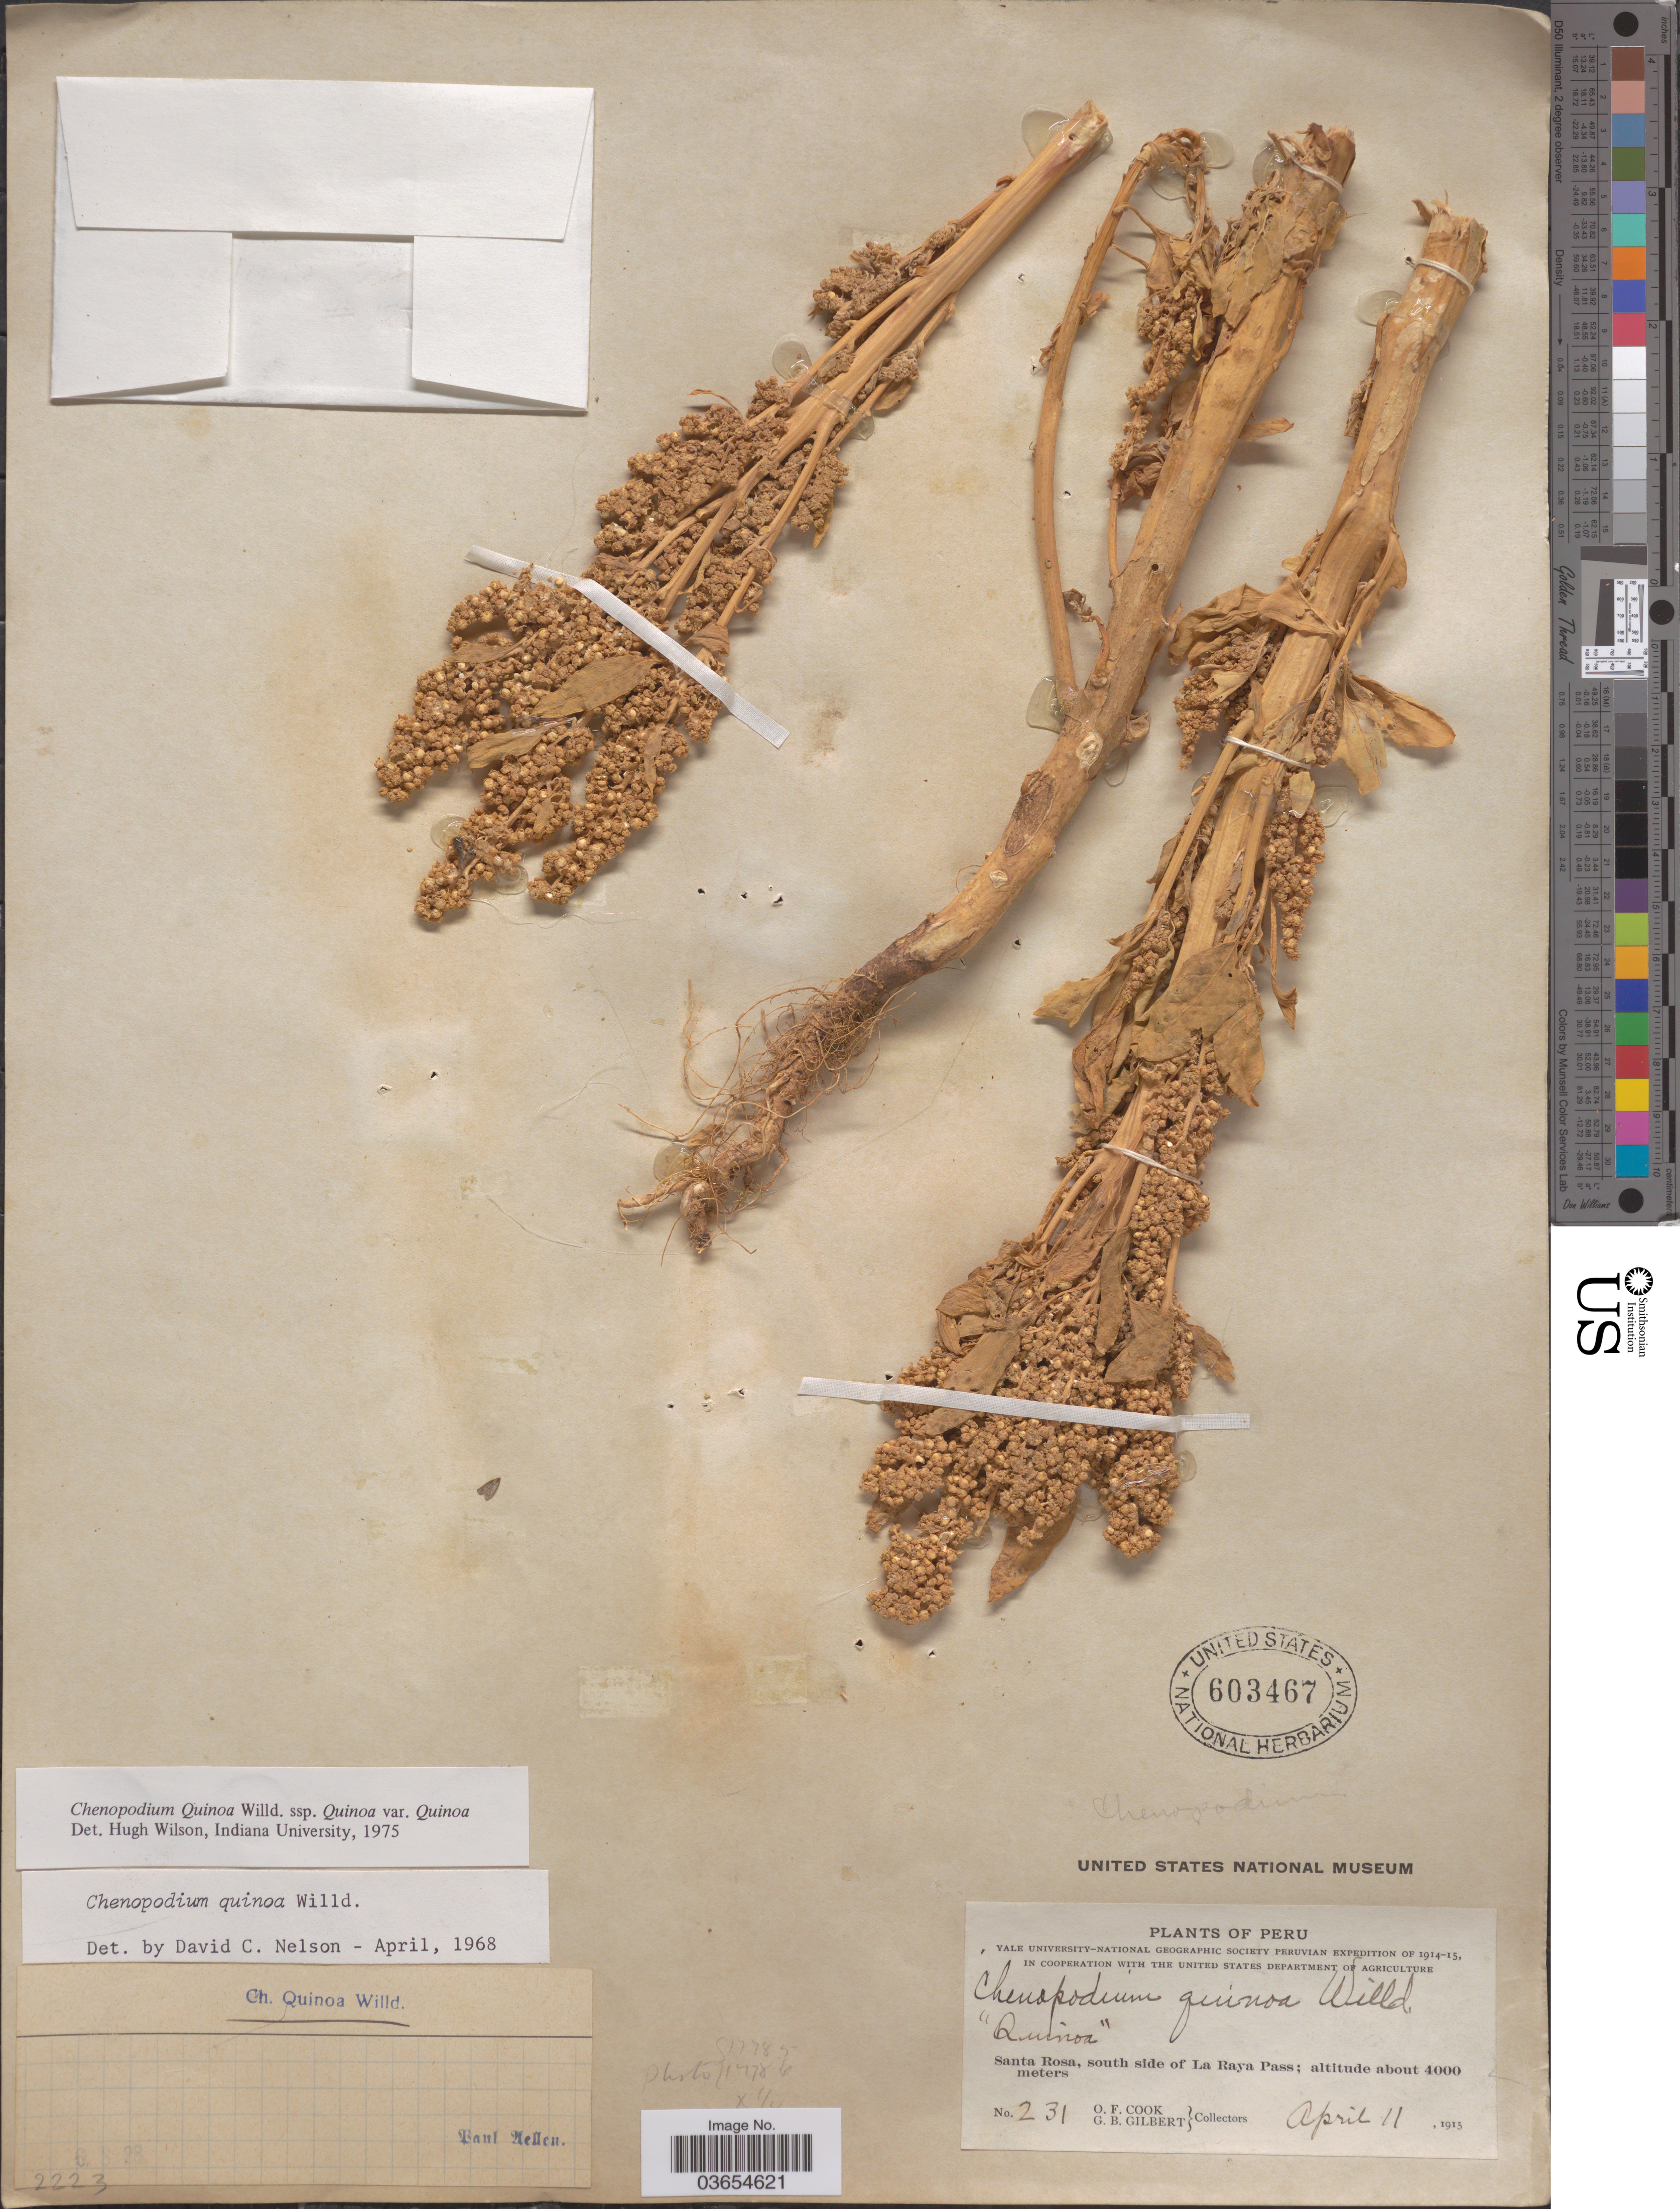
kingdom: Plantae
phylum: Tracheophyta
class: Magnoliopsida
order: Caryophyllales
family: Amaranthaceae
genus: Chenopodium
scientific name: Chenopodium quinoa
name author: Willd.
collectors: O. F. Cook & G. B. Gilbert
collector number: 231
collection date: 1915-04-11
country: Peru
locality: Santa Rosa, south side of La Raya Pass.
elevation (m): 4000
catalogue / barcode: US 603467